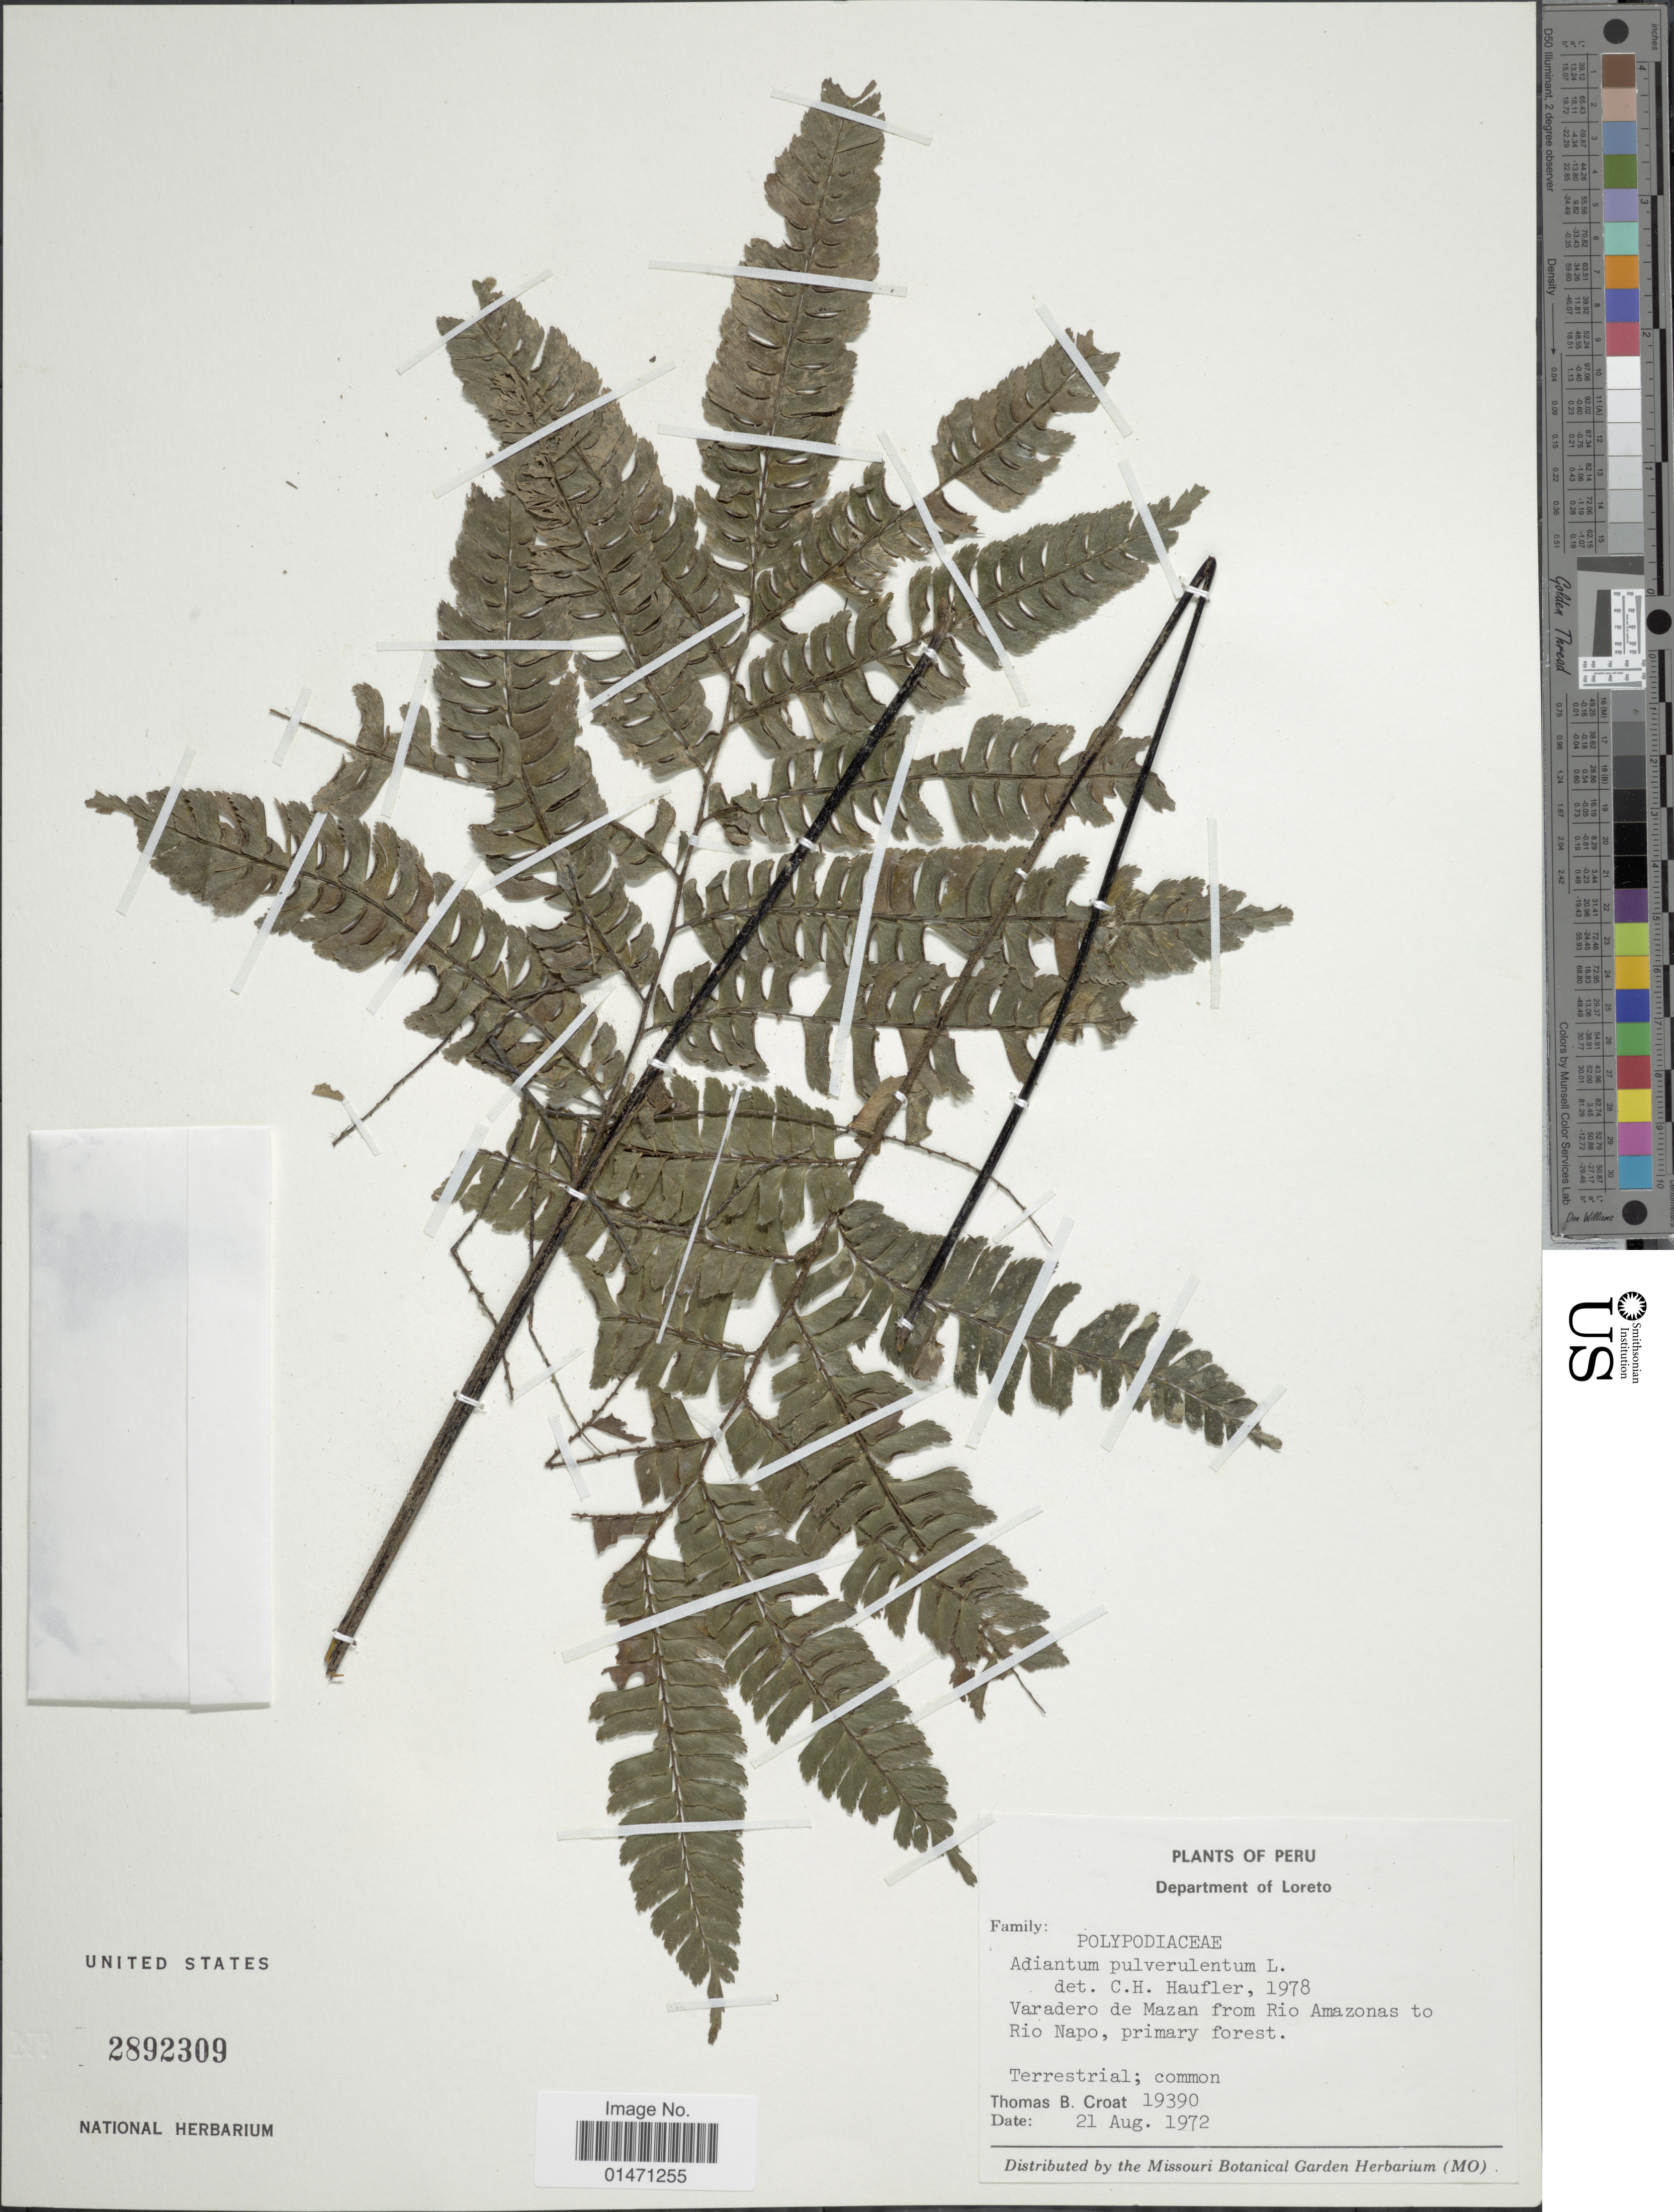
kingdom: Plantae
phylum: Tracheophyta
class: Polypodiopsida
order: Polypodiales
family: Pteridaceae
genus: Adiantum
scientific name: Adiantum pulverulentum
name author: L.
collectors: T. B. Croat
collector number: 19390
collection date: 1972-08-21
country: Peru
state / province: Loreto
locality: Department of Loreto, Varadero de Mazan from Rio Amazonas to Rio Napo, primary forest,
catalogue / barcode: US 2892309